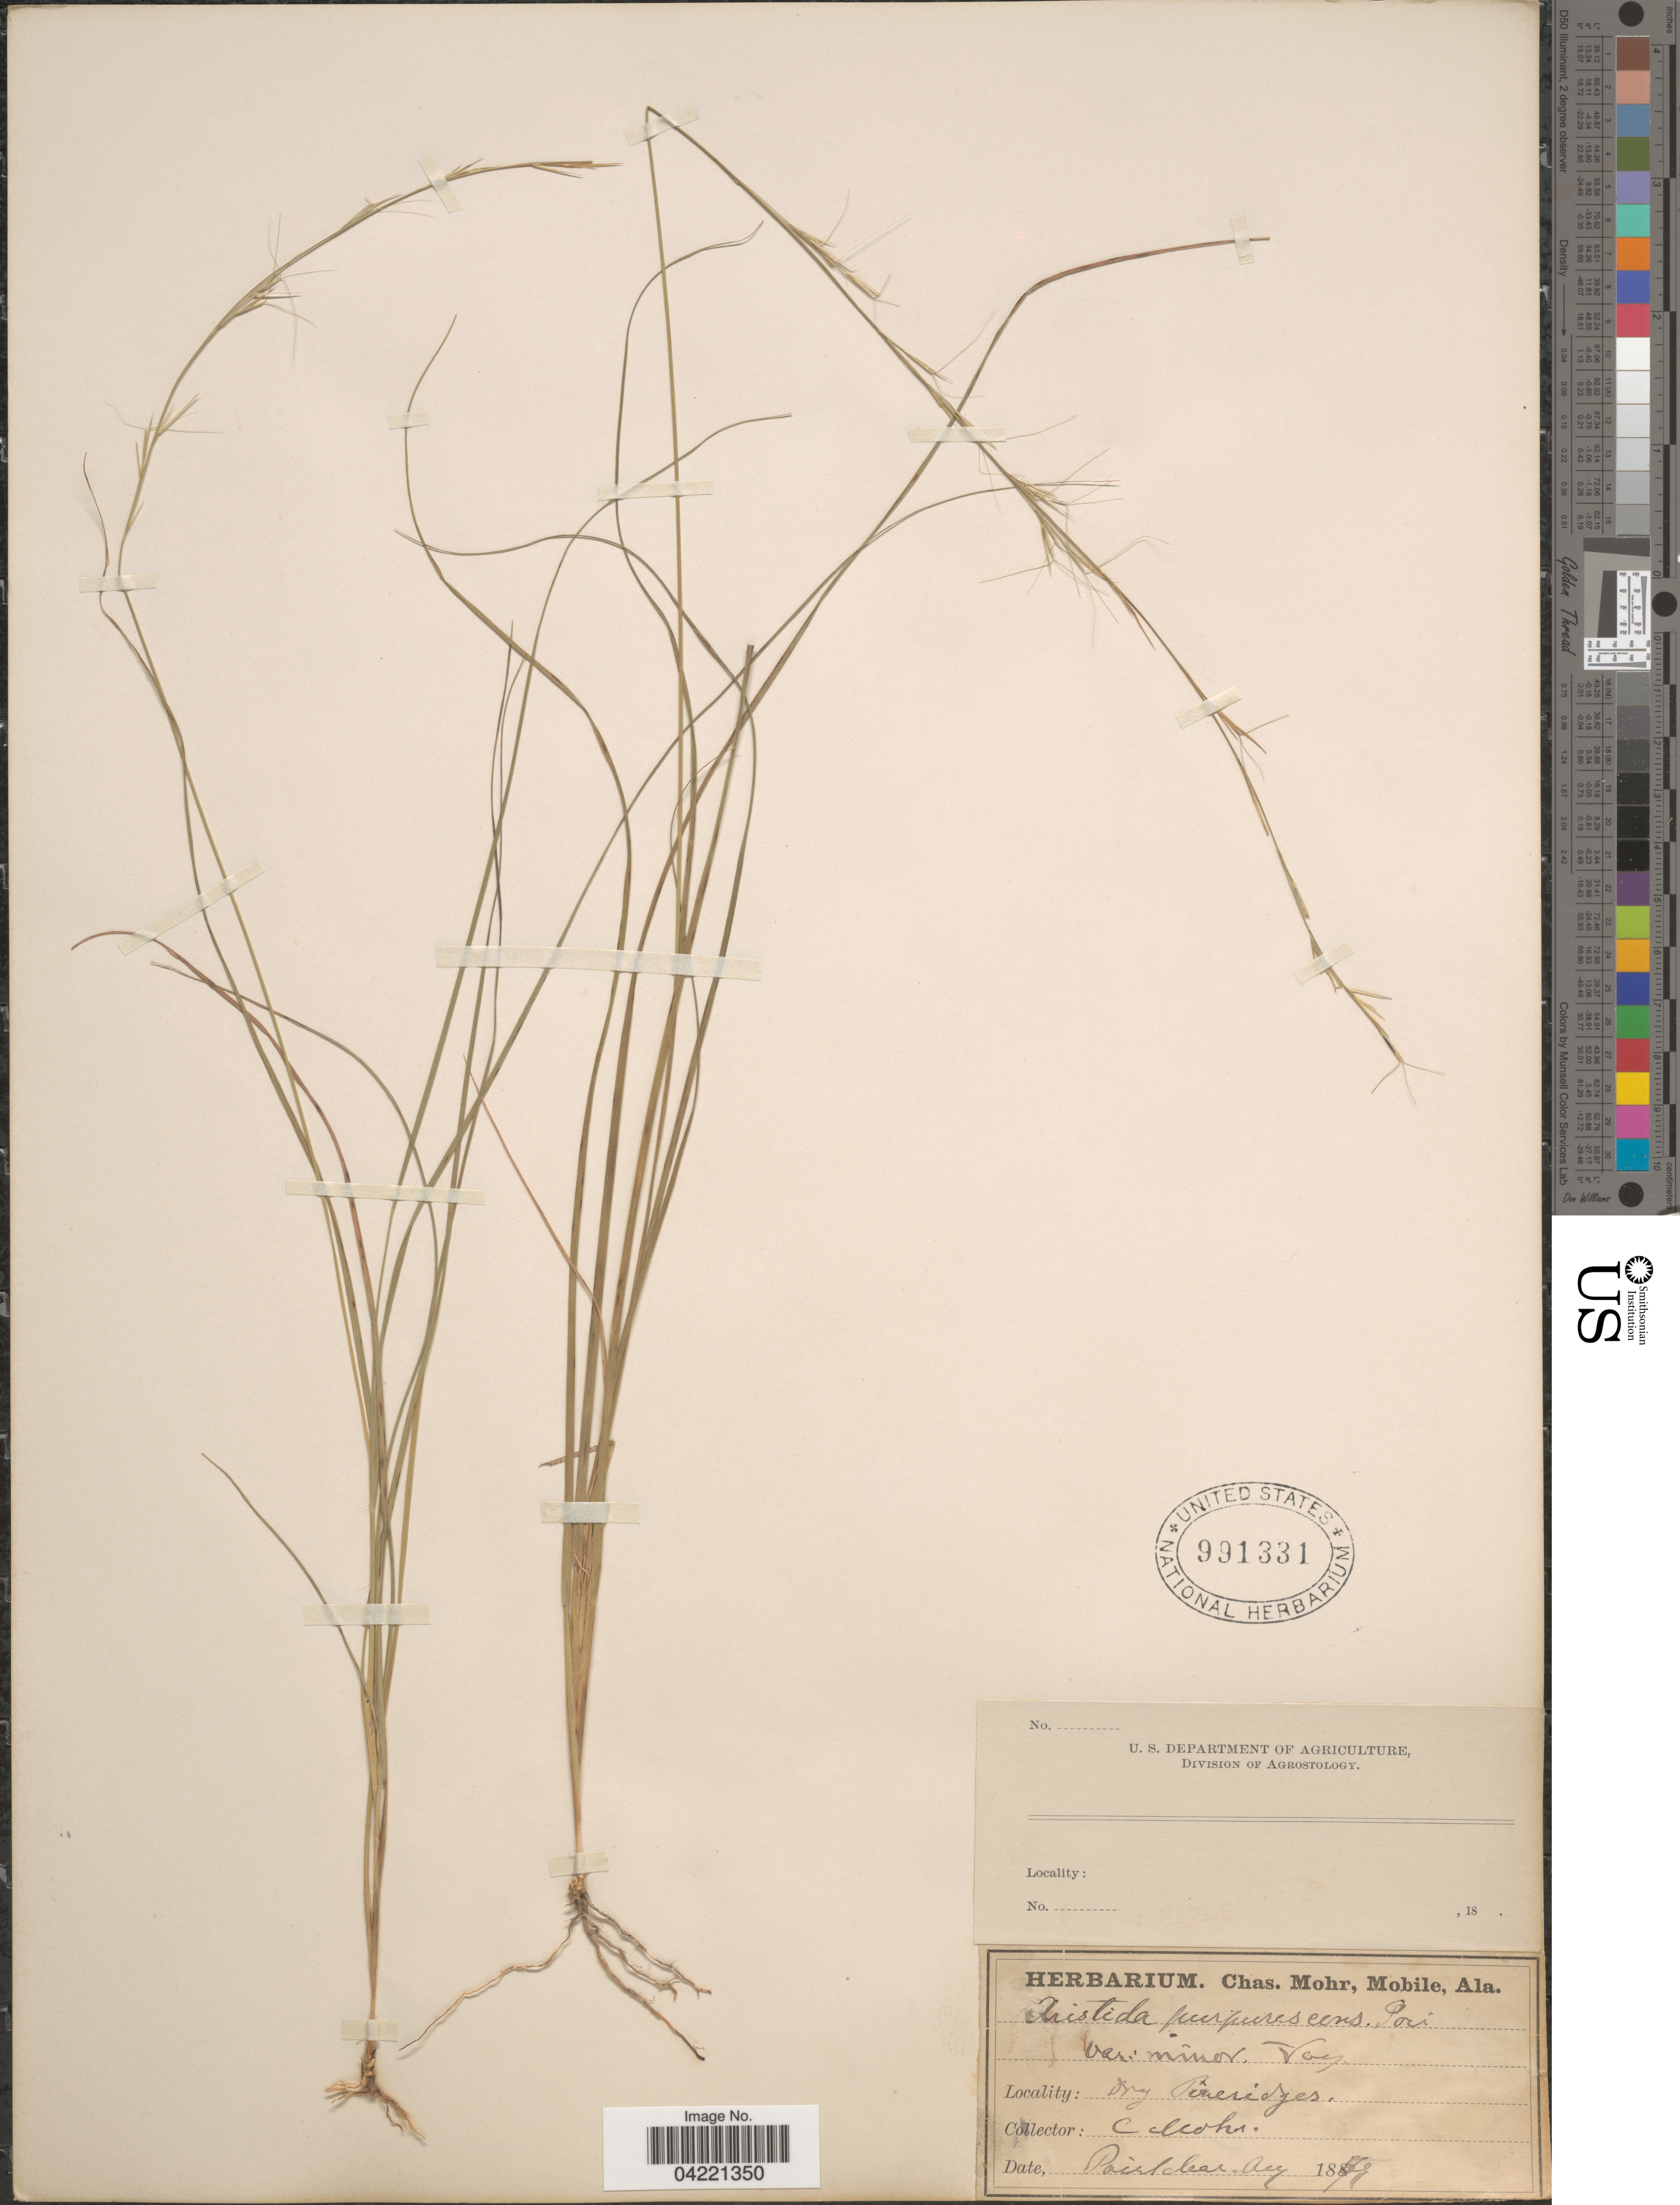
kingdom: Plantae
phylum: Tracheophyta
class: Liliopsida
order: Poales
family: Poaceae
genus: Aristida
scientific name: Aristida purpurascens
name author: Poir.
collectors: Mohr, C. T. (herbarium)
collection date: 1875-08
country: United States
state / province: Alabama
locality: Dry Pineridges. Point clear.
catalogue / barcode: US 991331